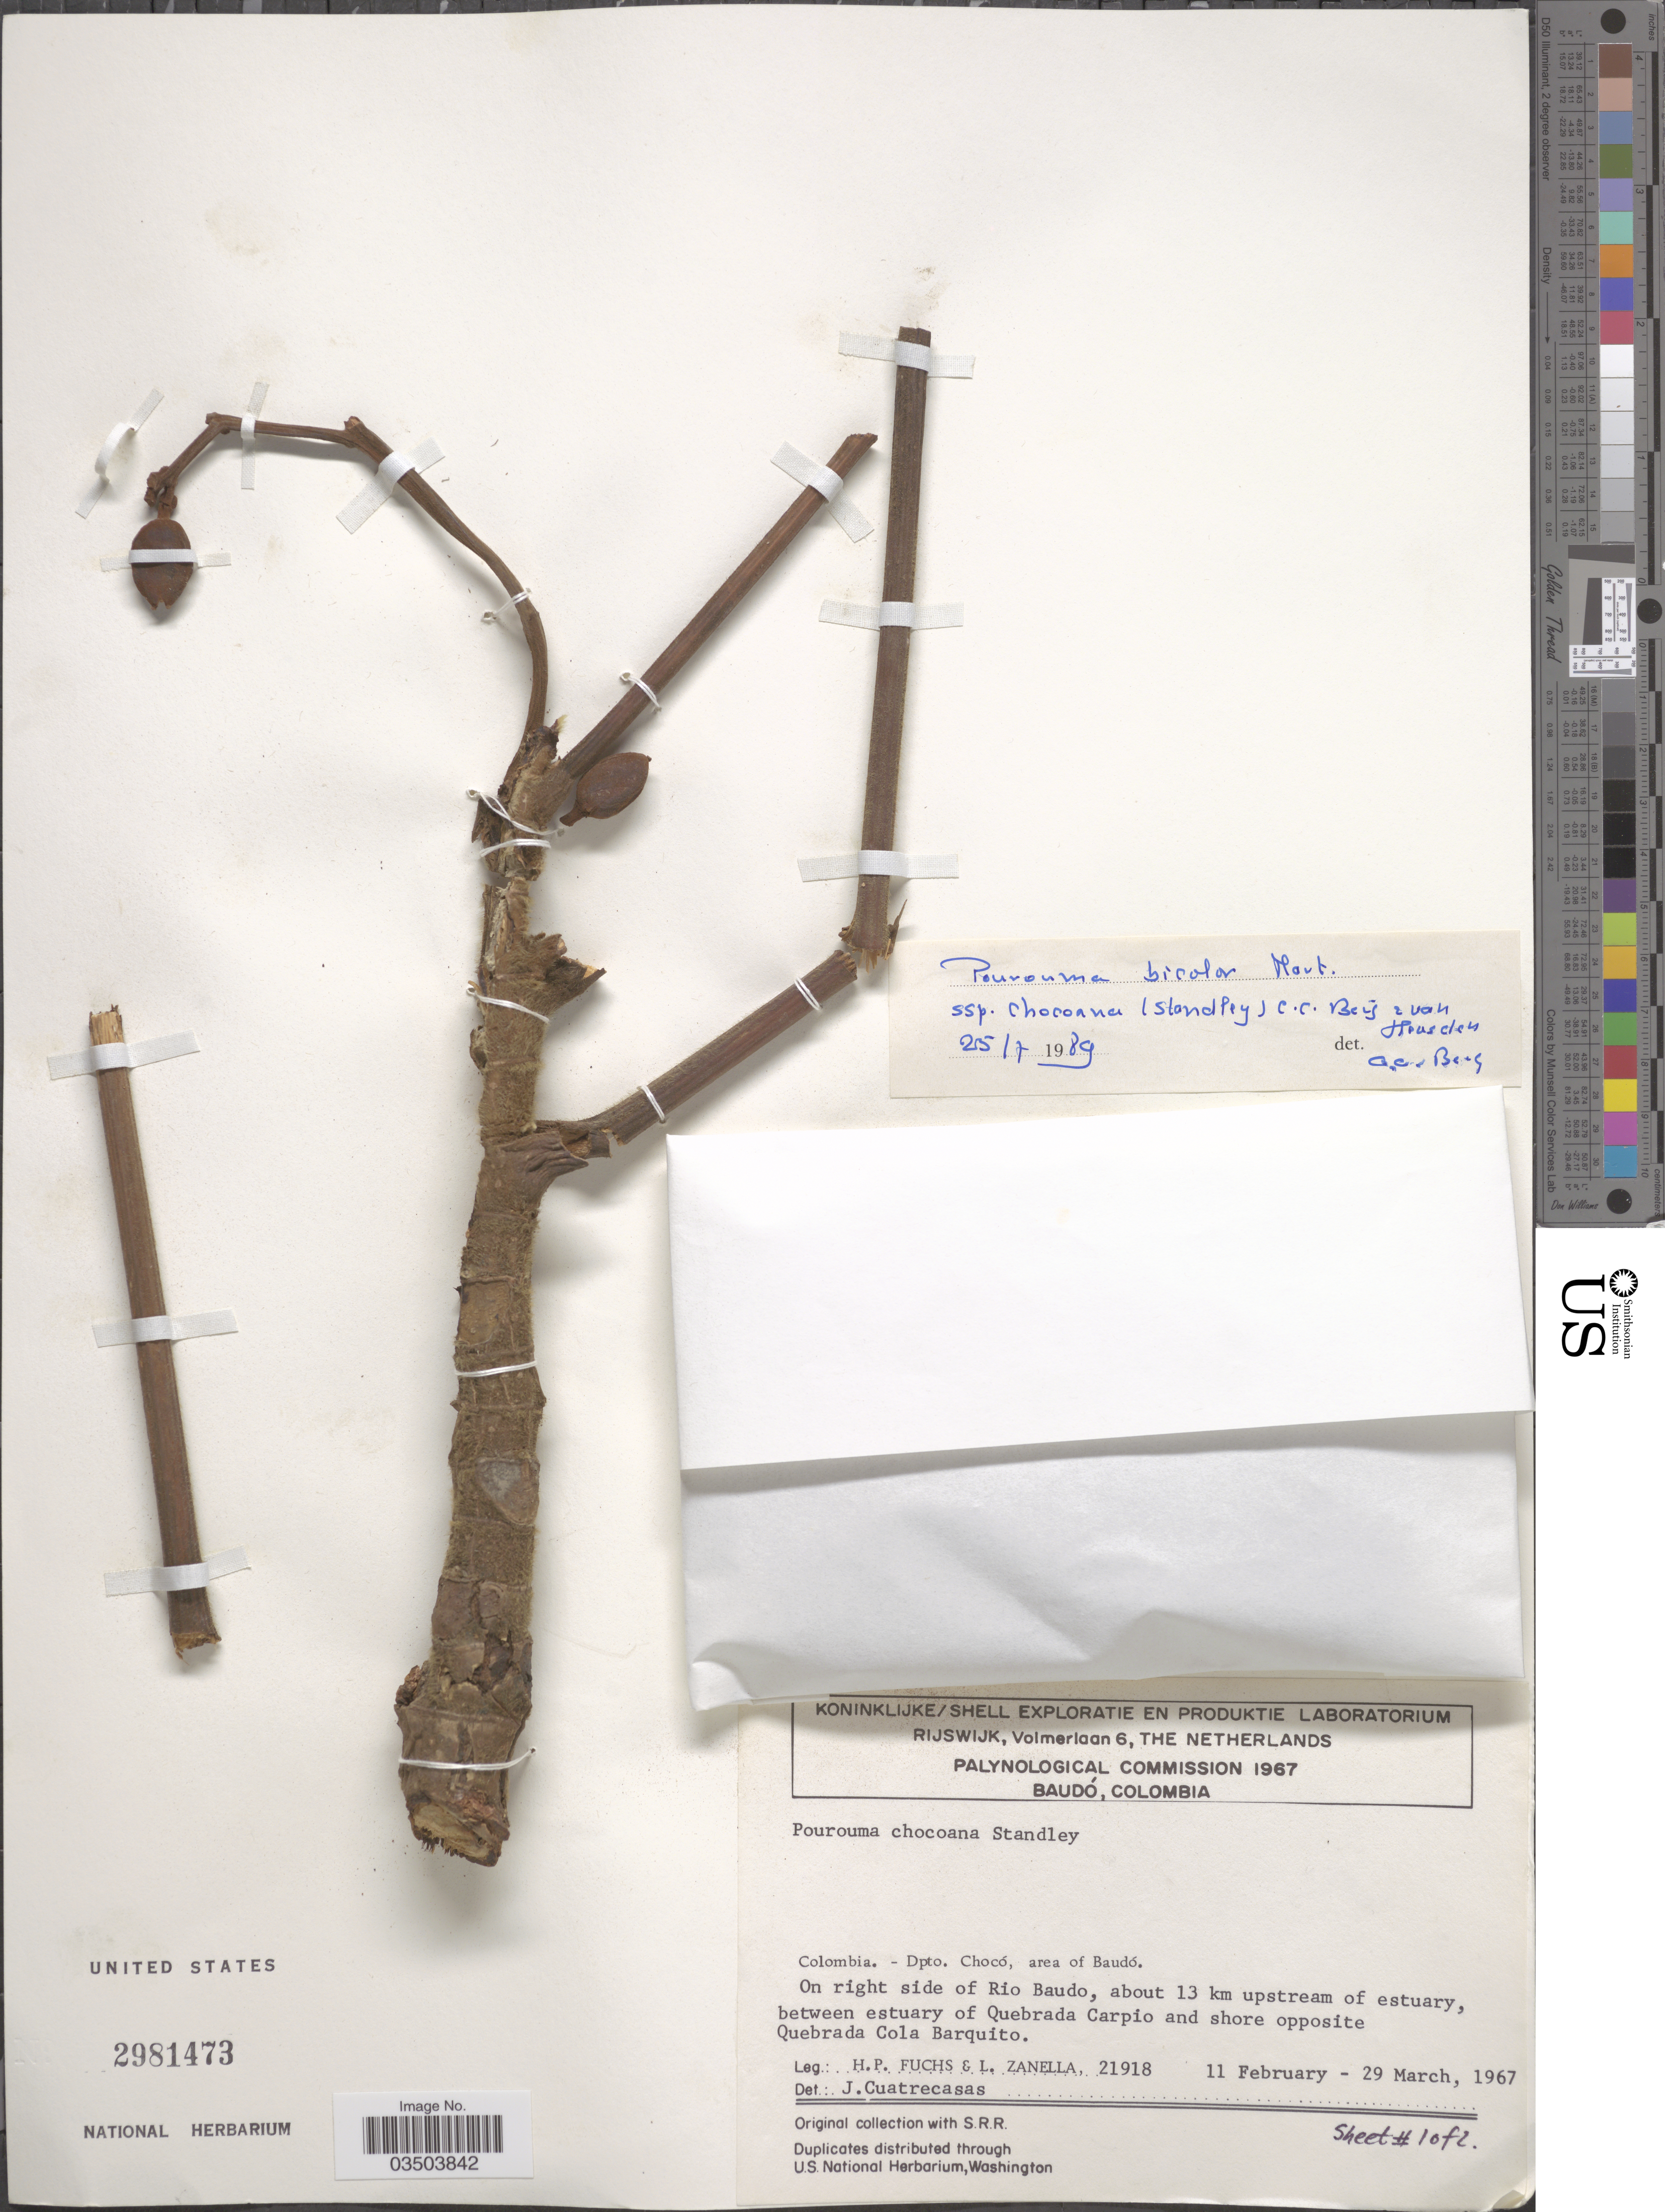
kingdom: Plantae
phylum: Tracheophyta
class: Magnoliopsida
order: Rosales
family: Urticaceae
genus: Pourouma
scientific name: Pourouma bicolor subsp. chocoana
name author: (Standl.) C.C. Berg & Heusden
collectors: H. P. Fuchs & L. Zanella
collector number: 21918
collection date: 1967-02-11/1967-03-29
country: Colombia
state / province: Chocó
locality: Dpto. Chocó, area of Baudó. On right side of Rio Baudo, about 13 km upstream of estuary, between estuary of Quebrada Carpio and shore opposite Quebrada Cola Barquito.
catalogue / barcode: US 2981473